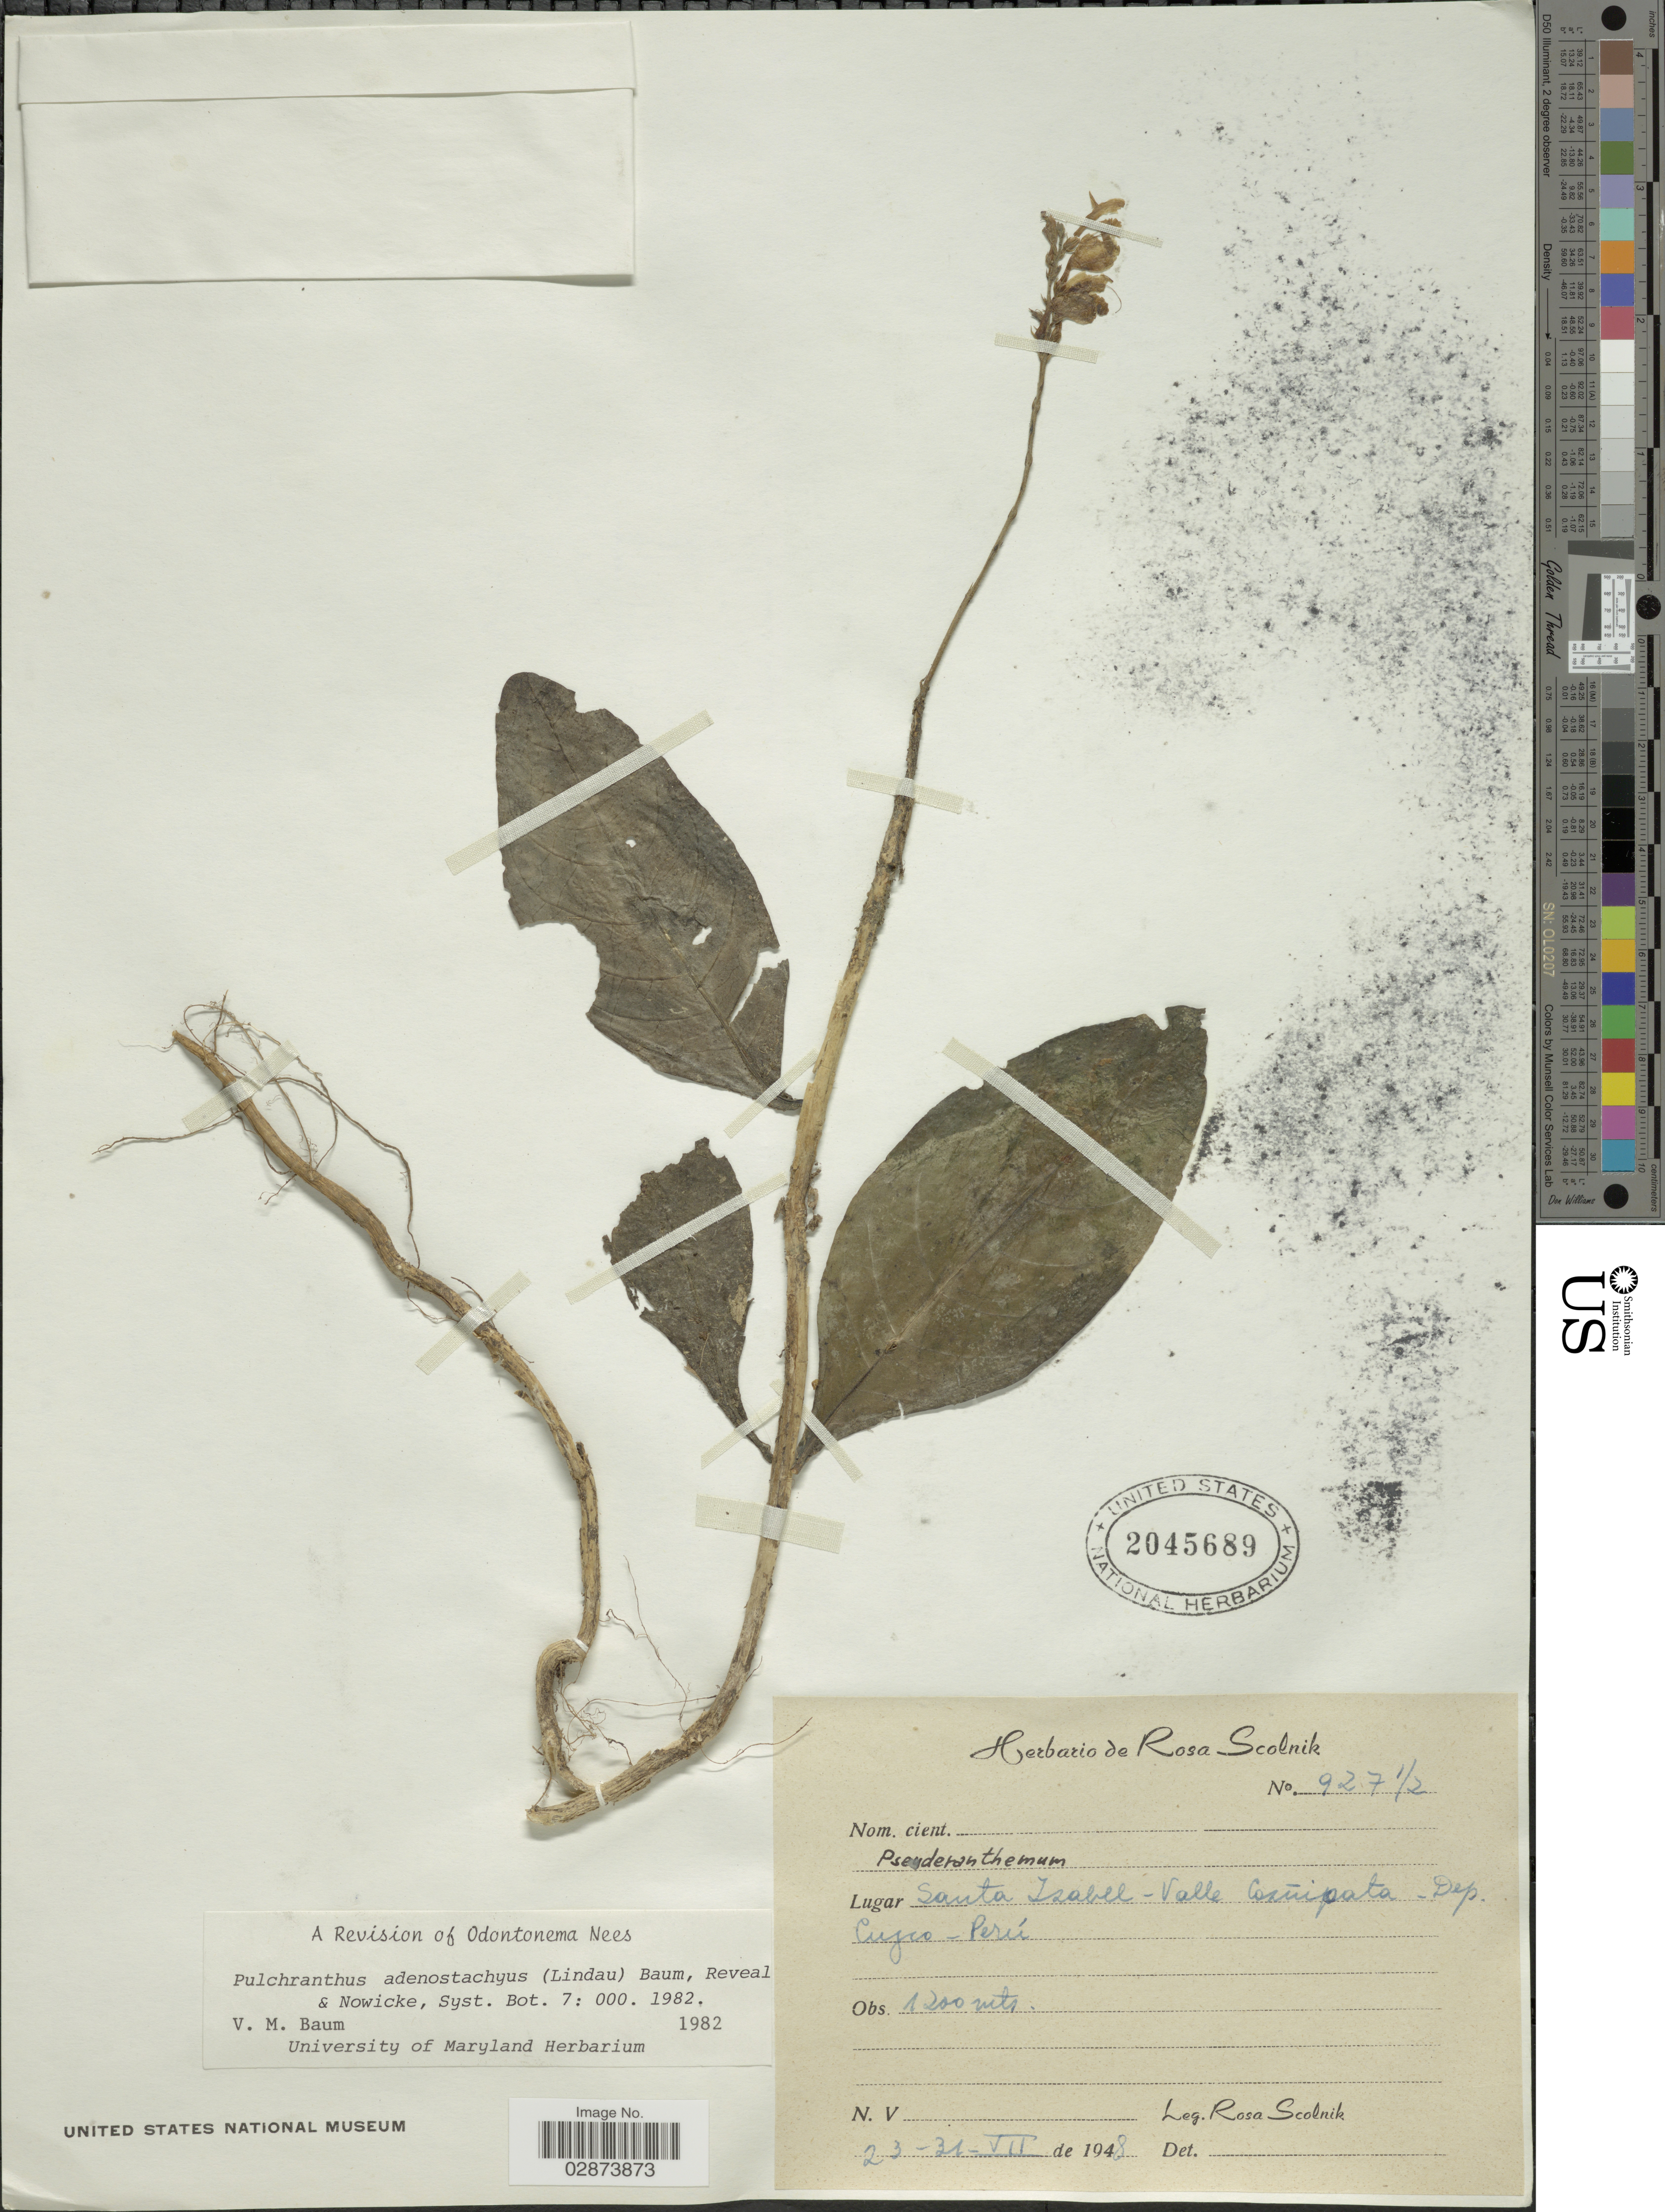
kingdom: Plantae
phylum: Tracheophyta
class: Magnoliopsida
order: Lamiales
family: Acanthaceae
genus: Pulchranthus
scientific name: Pulchranthus adenostachyus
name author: (Lindau) V.M. Baum et al.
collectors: R. Scolnik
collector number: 927½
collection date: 1948-07-23/1948-07-31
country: Peru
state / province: Cusco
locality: Santa Izabel- Valle Cozúipata- Dep. Cuzco.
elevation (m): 1200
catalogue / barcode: US 2045689